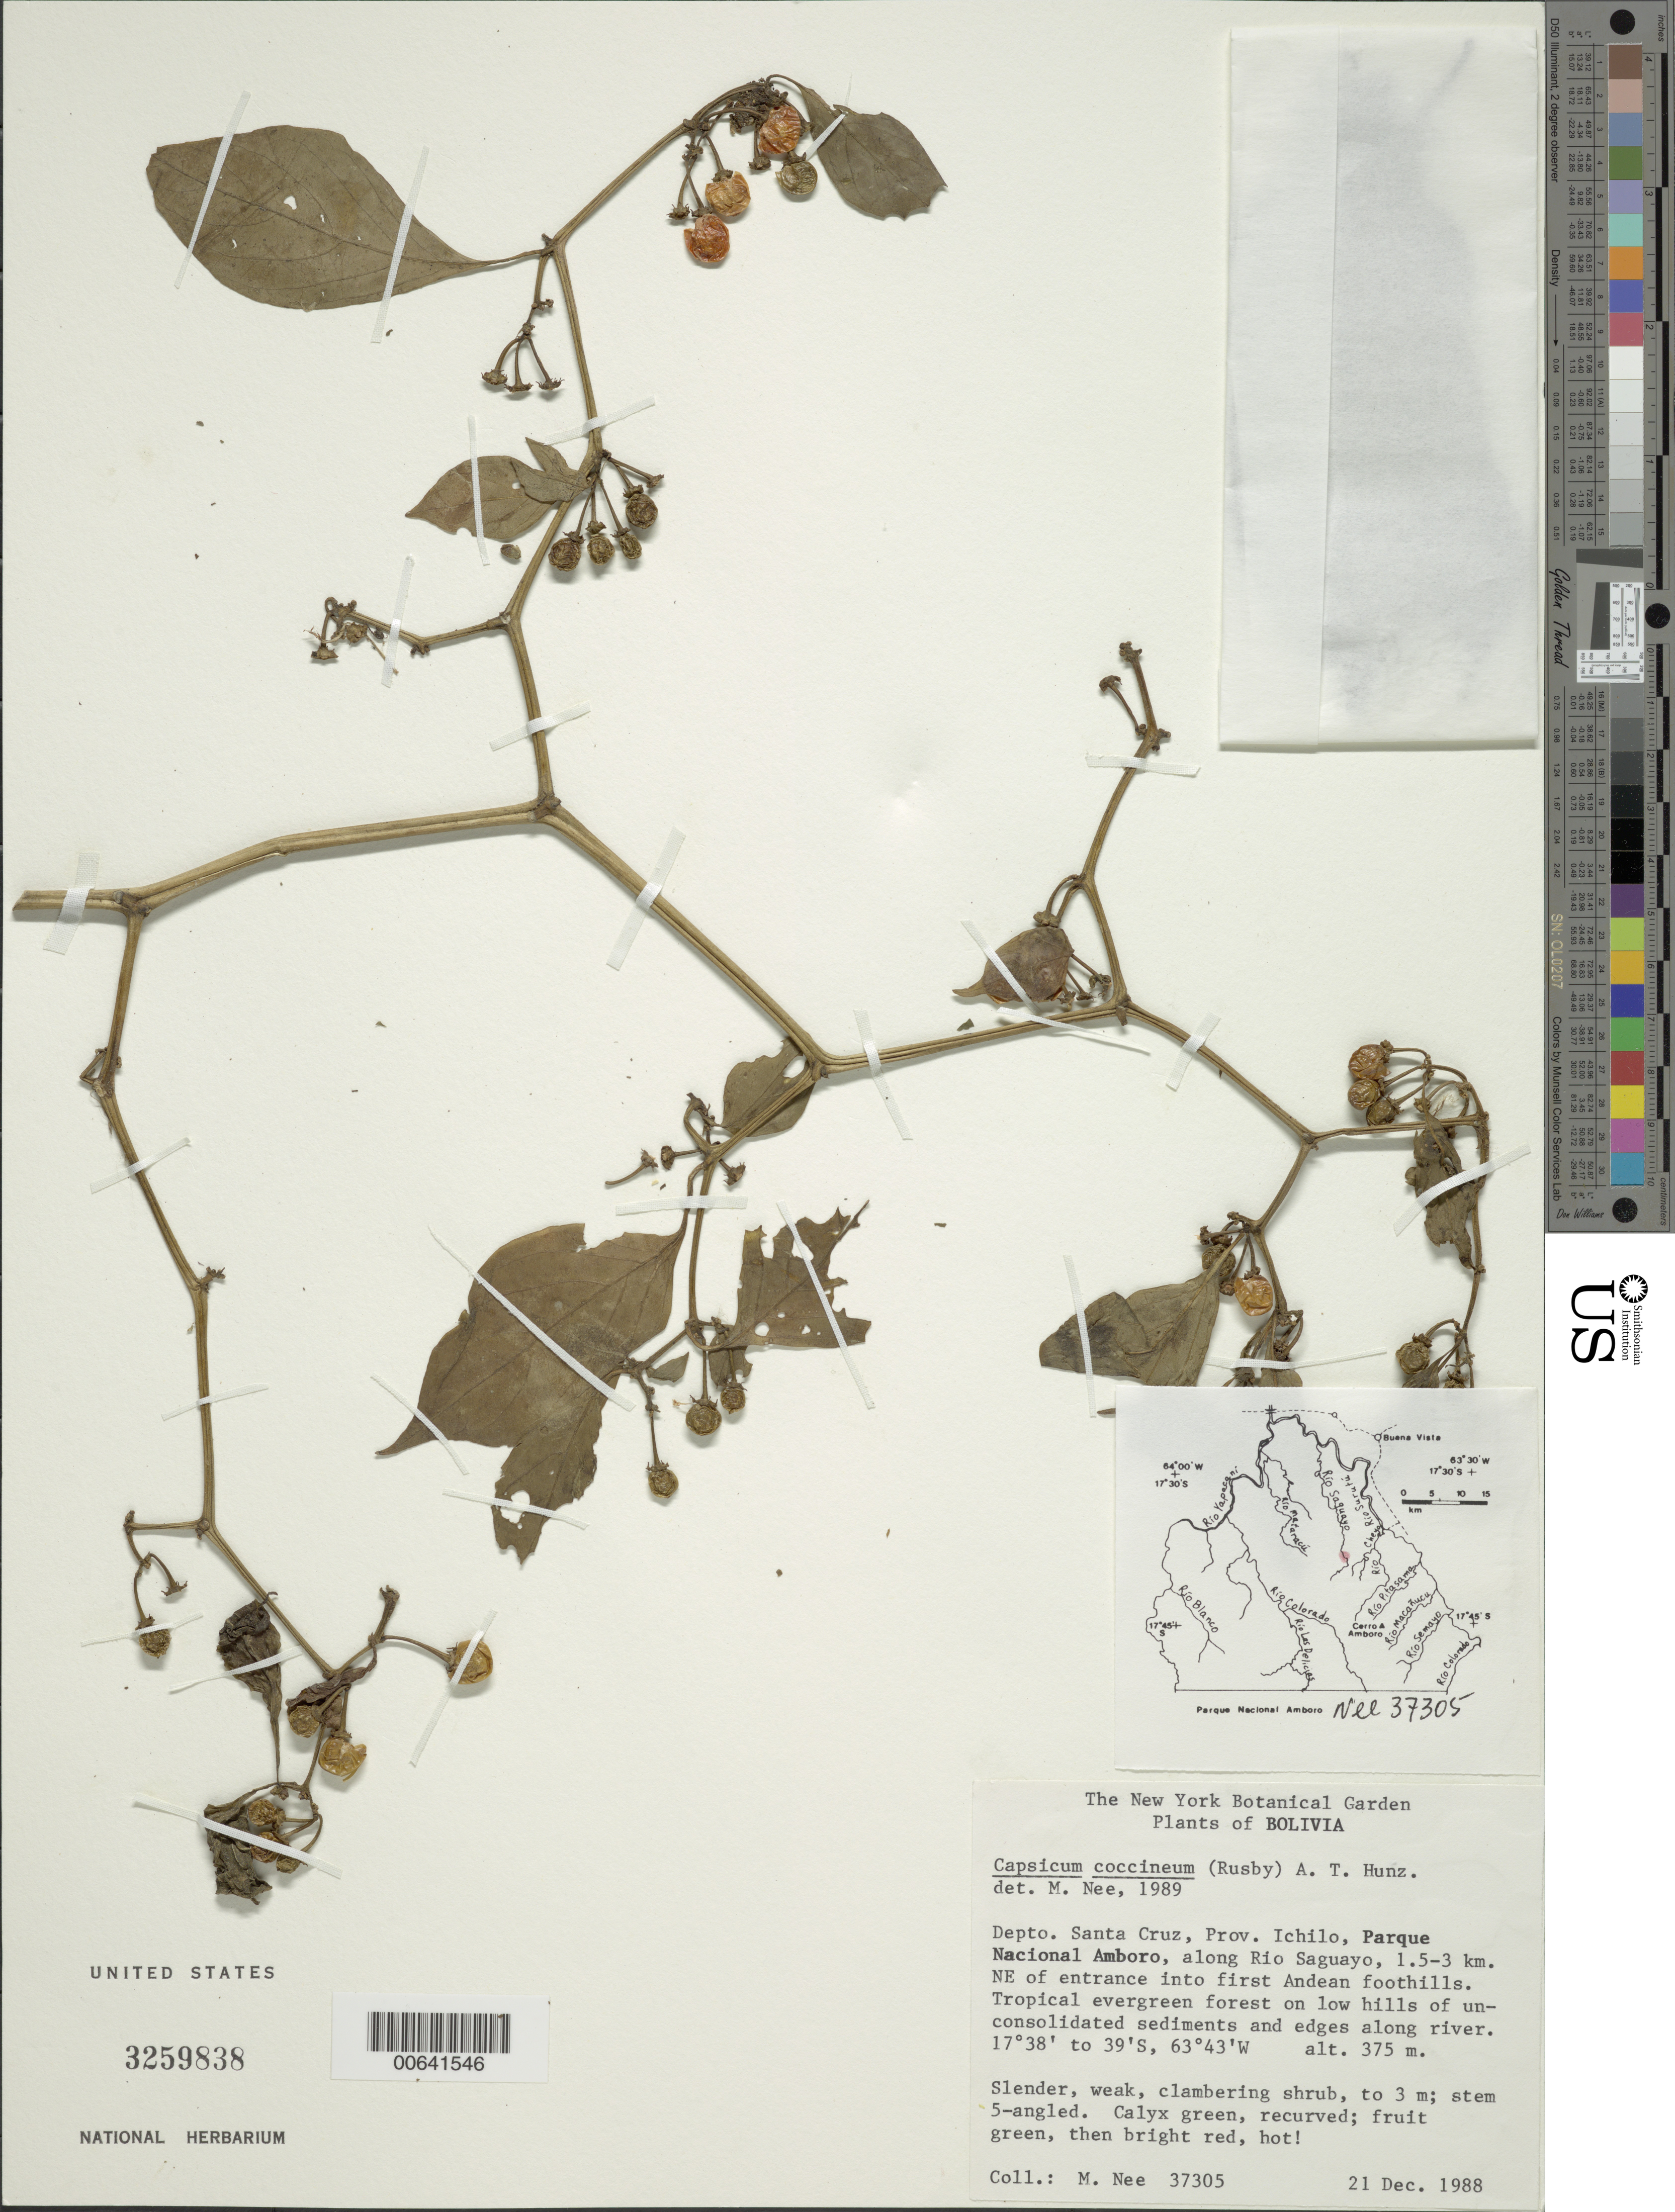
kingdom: Plantae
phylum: Tracheophyta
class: Magnoliopsida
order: Solanales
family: Solanaceae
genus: Capsicum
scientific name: Capsicum coccineum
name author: (Rusby) Hunz.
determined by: Nee, Michael H.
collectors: M. Nee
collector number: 37305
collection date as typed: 21 Dec 1988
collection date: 1988-12-21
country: Bolivia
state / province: Santa Cruz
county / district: Ichilo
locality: Parque Nal. Amboró, Rio Saguayo.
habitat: Bosque tropical siempre verde. Sedimentos consolidados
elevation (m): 375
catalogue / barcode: US 3259838